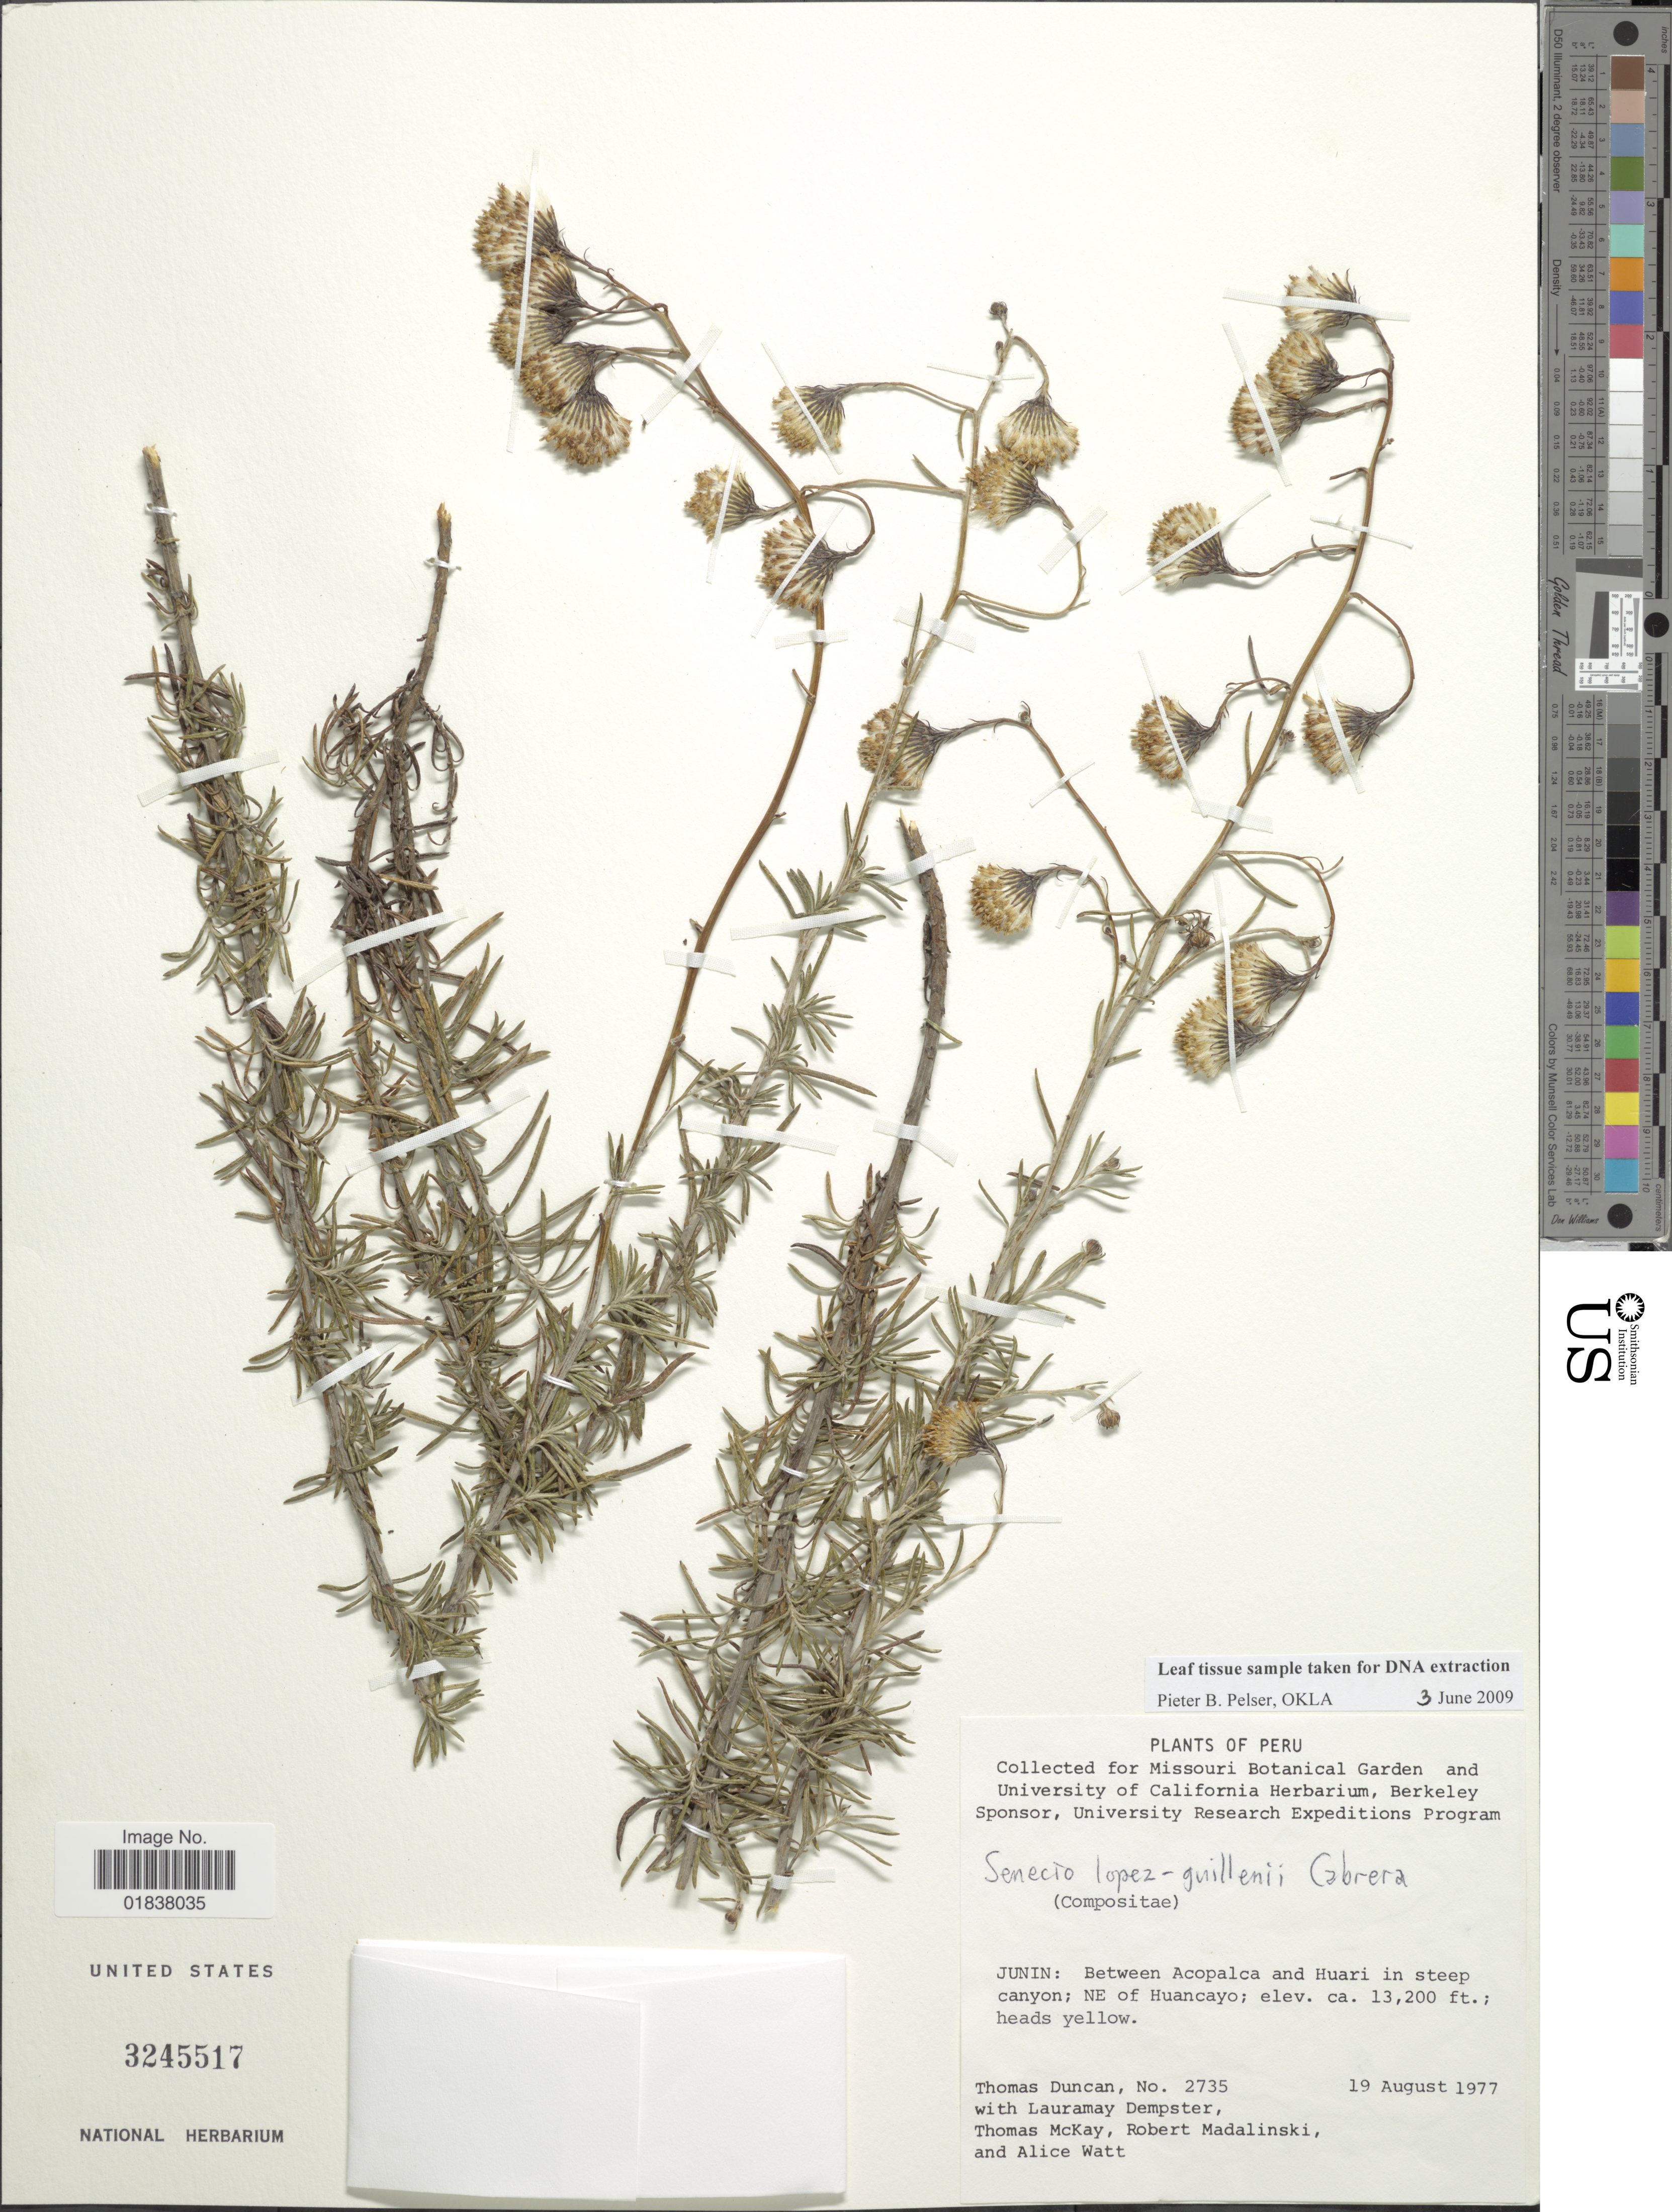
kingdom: Plantae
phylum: Tracheophyta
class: Magnoliopsida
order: Asterales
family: Asteraceae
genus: Senecio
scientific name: Senecio lopez-guillenii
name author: Cabrera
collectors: T. Duncan, L. T. Dempster, T. Mckay, R. Madalinski & A. Watt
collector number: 2735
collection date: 1977-08-19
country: Peru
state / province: Junín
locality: Between Acopalca and Huari, NE of Huancayo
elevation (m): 4023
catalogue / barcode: US 3245517